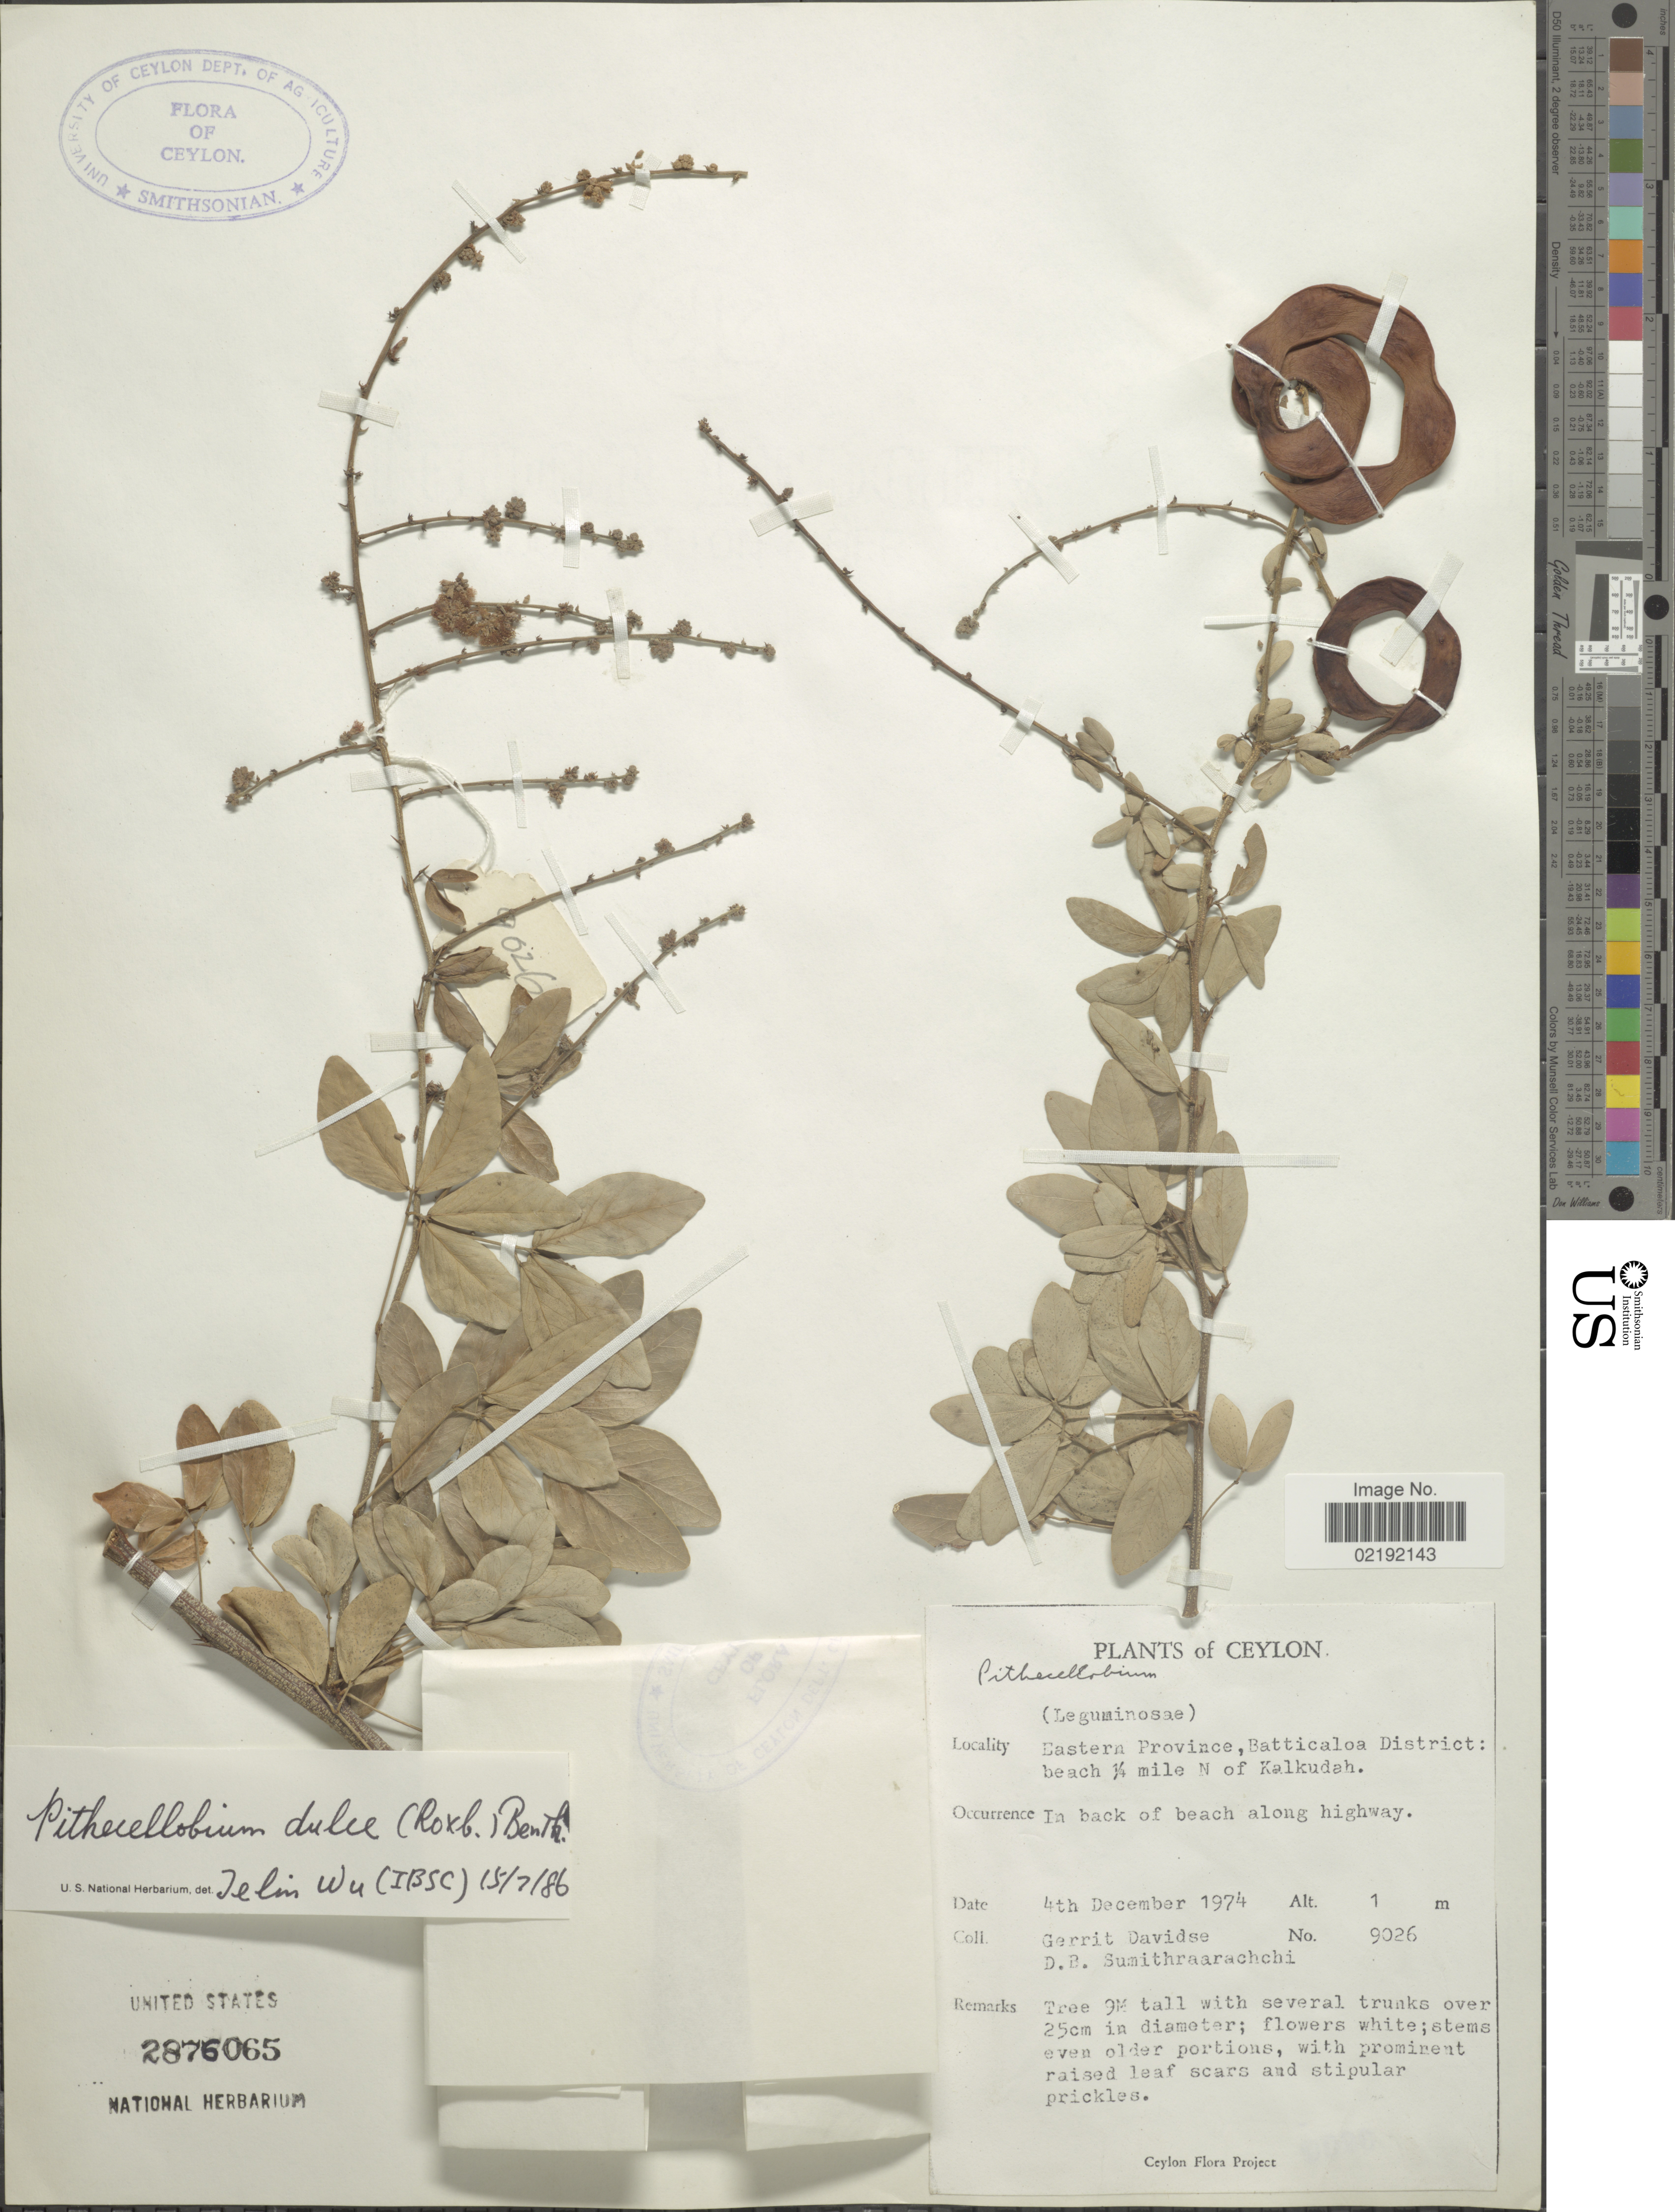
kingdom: Plantae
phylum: Tracheophyta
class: Magnoliopsida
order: Fabales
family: Fabaceae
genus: Pithecellobium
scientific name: Pithecellobium sp.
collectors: G. Davidse & D. B. Sumithraarachchi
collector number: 9026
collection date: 1974-12-04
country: Sri Lanka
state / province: Eastern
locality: Ceylon. Eastern Province, Batticaloa District: beach ¼ mile N of Kalkudah. In back of beach along highway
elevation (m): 1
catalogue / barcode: US 2876065